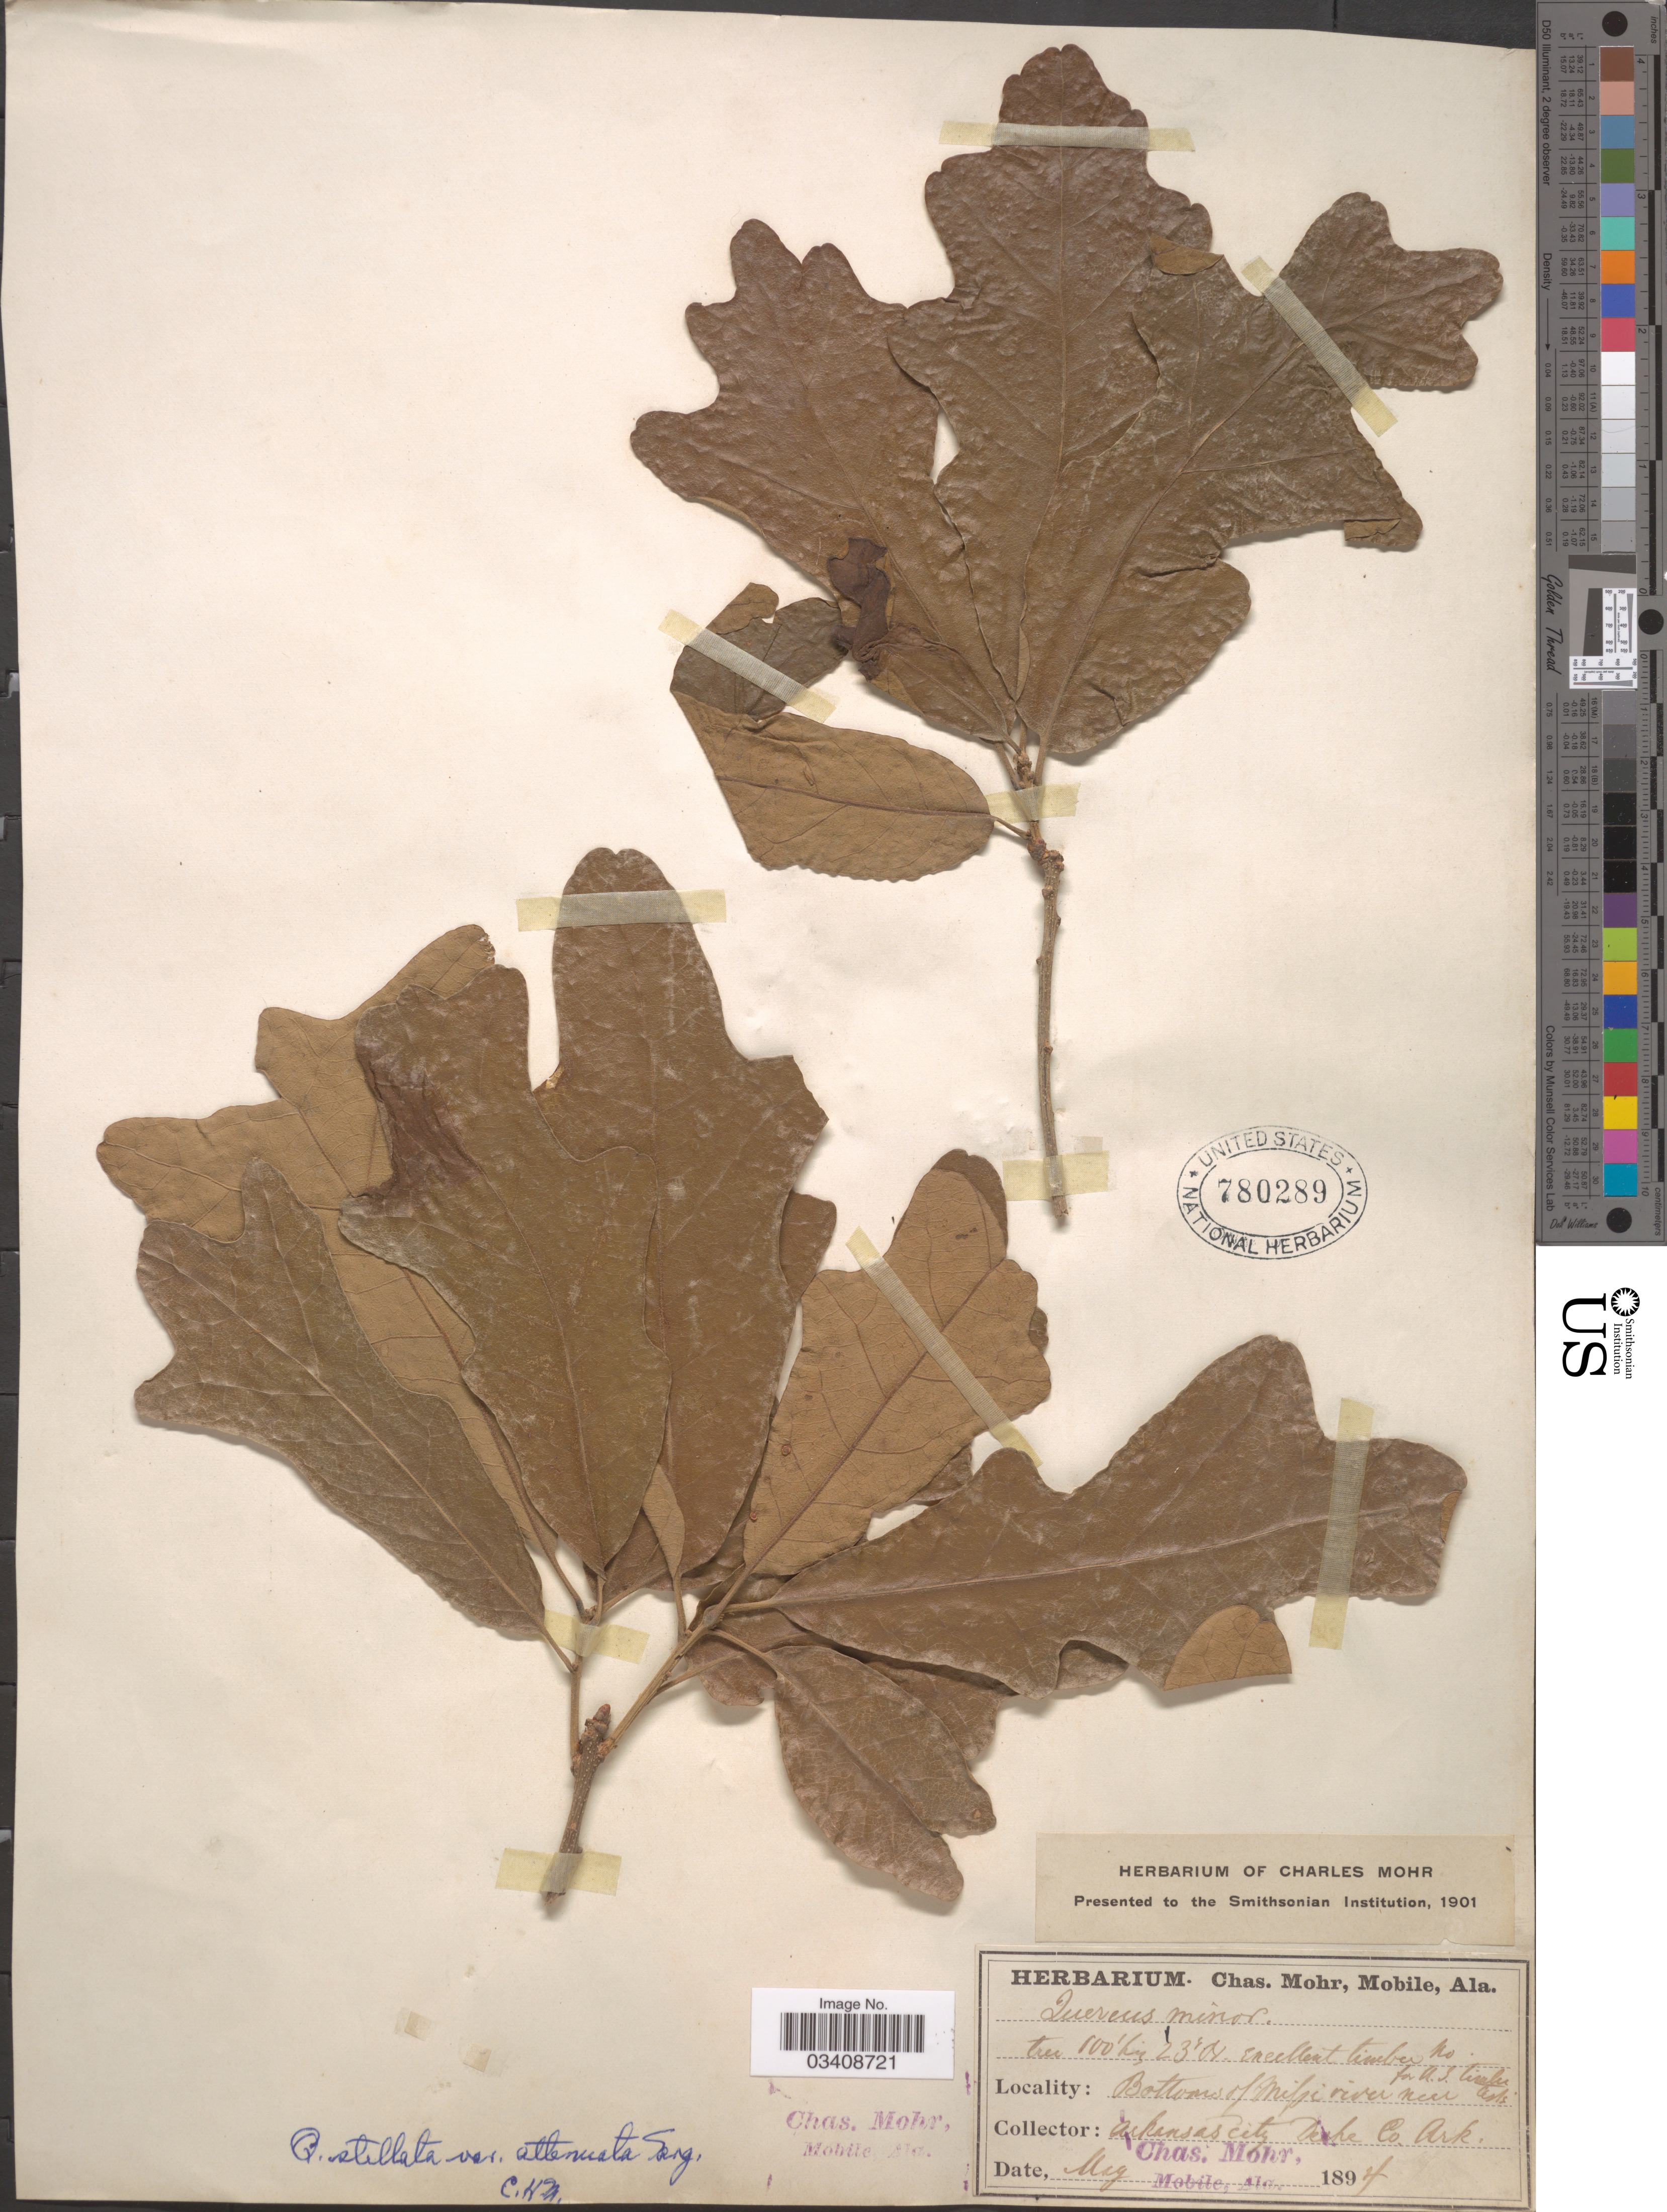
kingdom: Plantae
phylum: Tracheophyta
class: Magnoliopsida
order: Fagales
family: Fagaceae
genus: Quercus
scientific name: Quercus stellata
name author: Wangenh.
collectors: Mohr, C. T. (herbarium)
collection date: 1894-05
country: United States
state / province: Arkansas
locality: Bottoms of Missi river near Arkansas city. Desha Co.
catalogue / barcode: US 780289